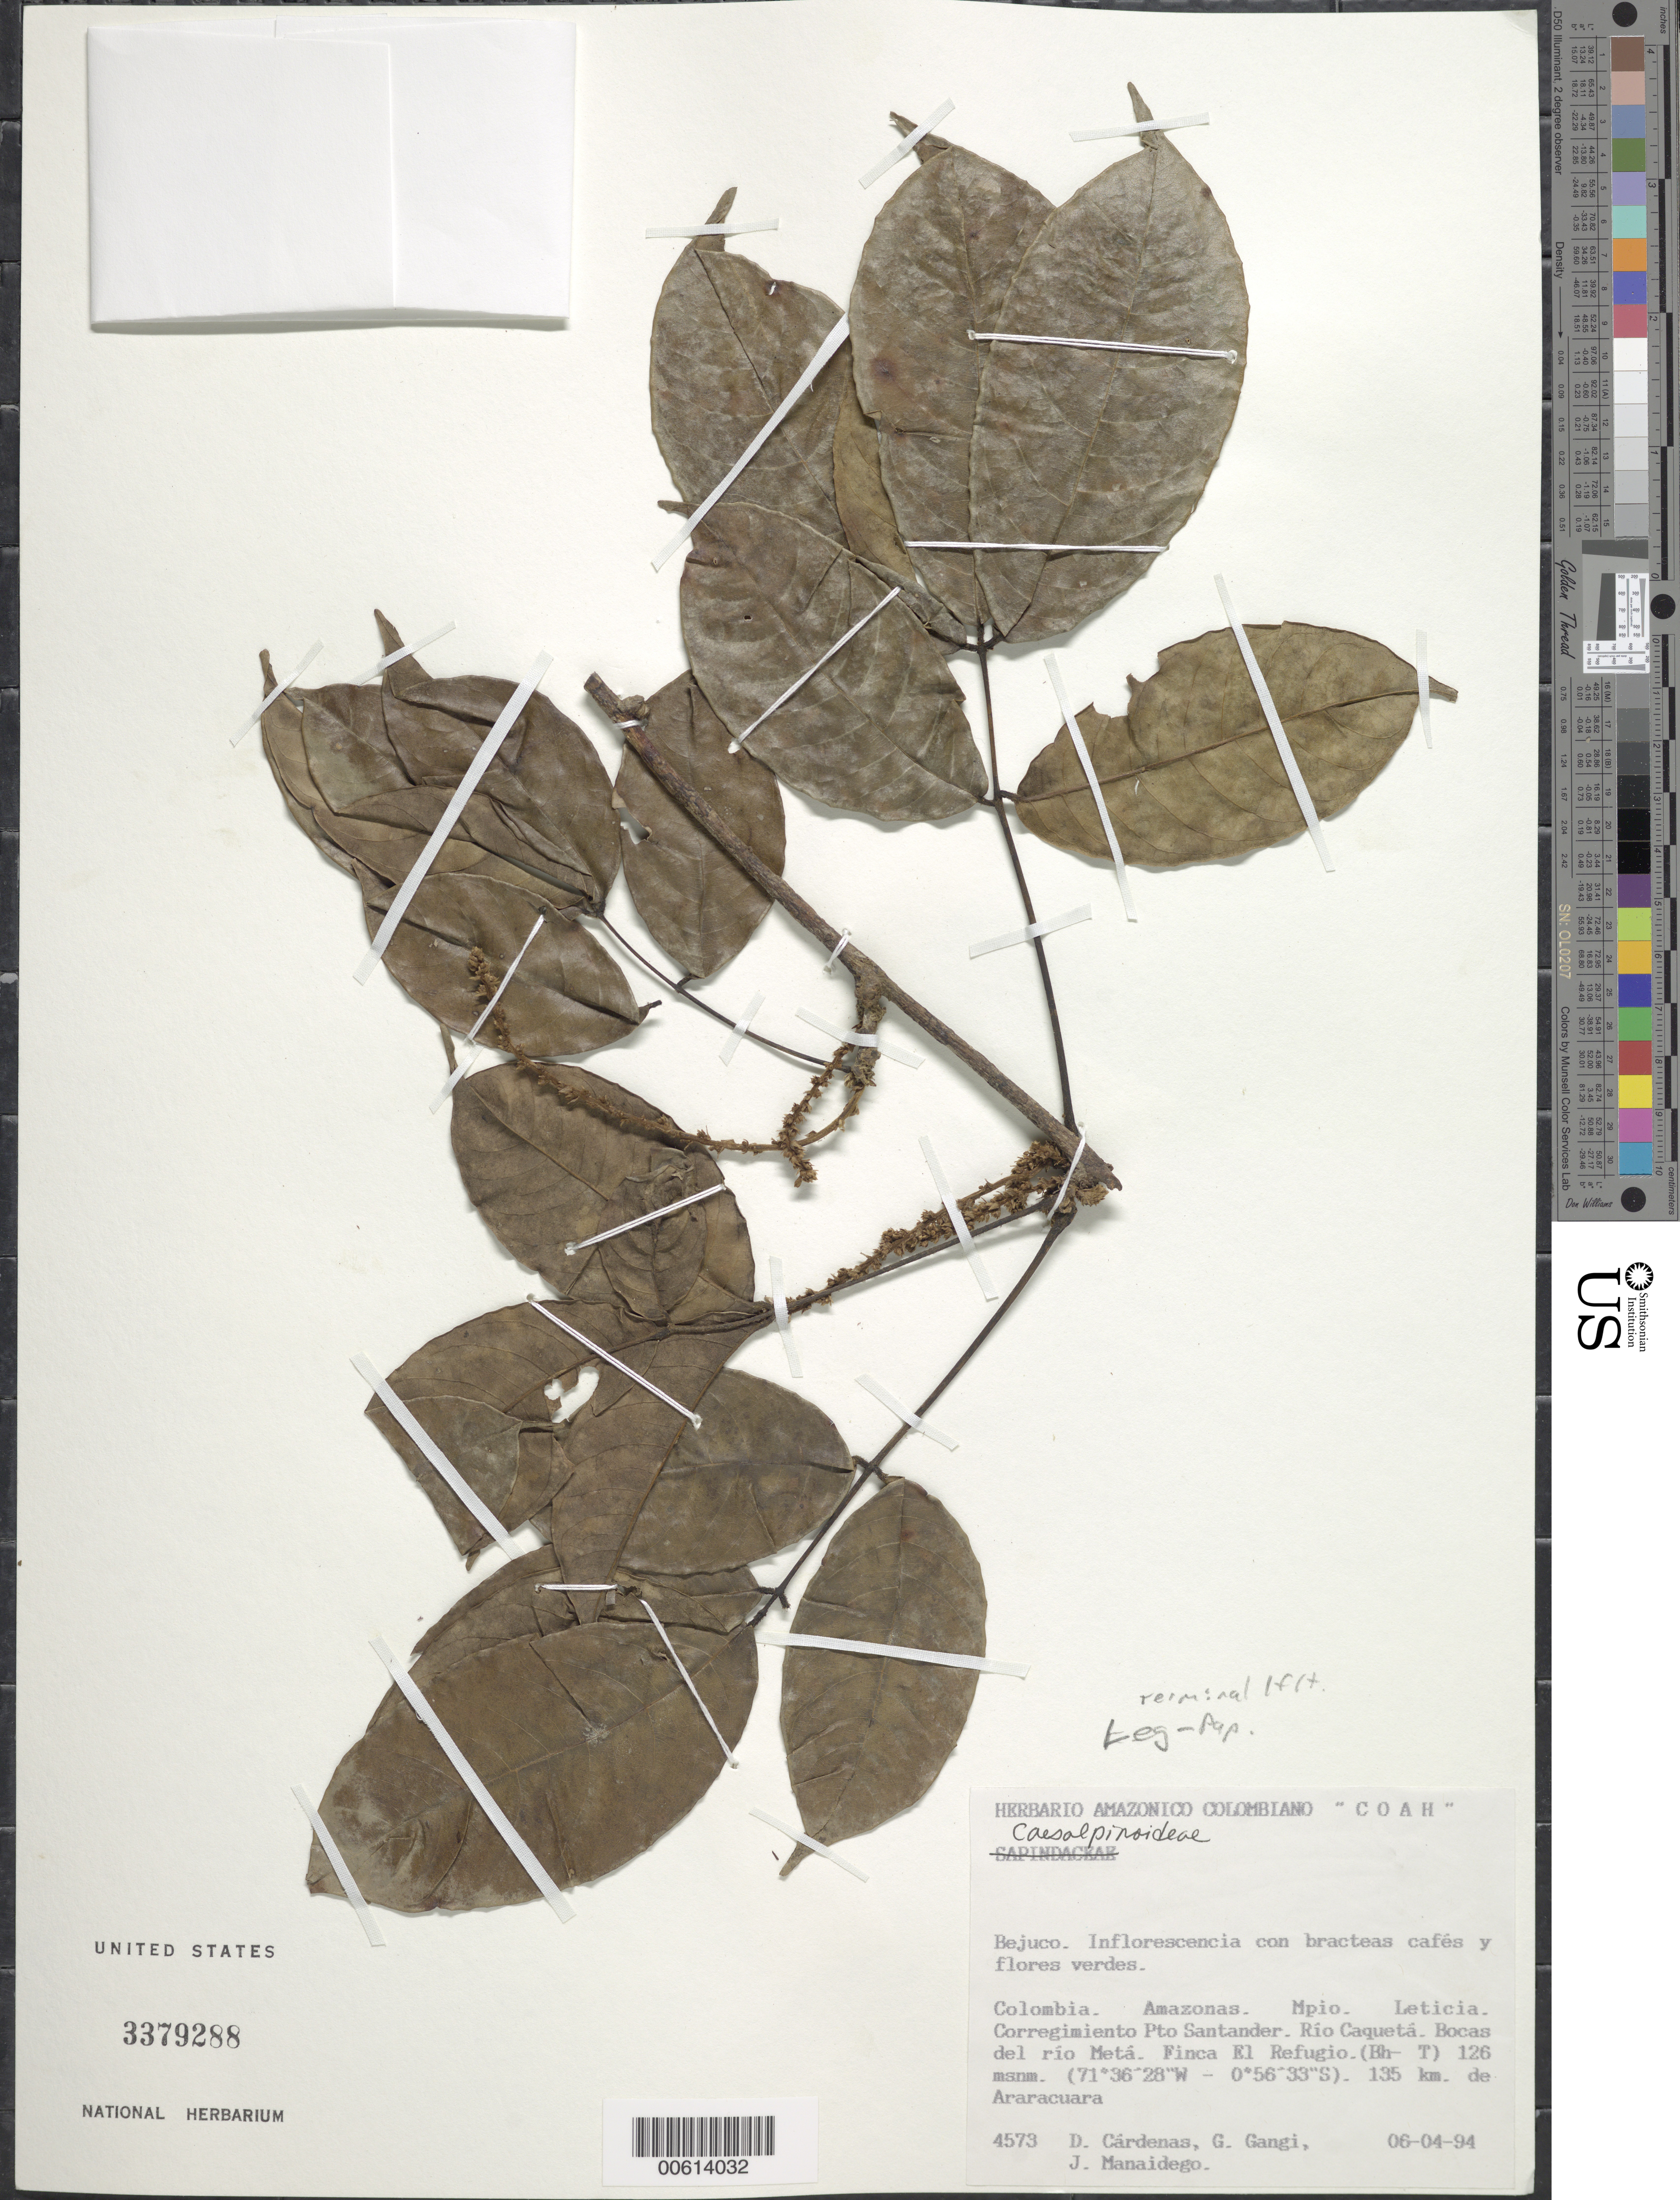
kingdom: Plantae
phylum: Tracheophyta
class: Magnoliopsida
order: Fabales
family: Fabaceae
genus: Brachypterum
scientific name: Brachypterum scandens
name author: (Roxb.) Miq.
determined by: Strong, Mark T., (BOT), Smithsonian Institution - National Museum of Natural History (UNITED STATES)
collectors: D. Cardenas, G. Gangi & J. Manaidego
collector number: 4573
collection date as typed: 06 Apr 1994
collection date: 1994-04-06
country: Colombia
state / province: Amazônas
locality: Leticia, Corregimiento Pto Santander, Rio Caqueta, Bocas del Rio Meta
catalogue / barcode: US 3379288